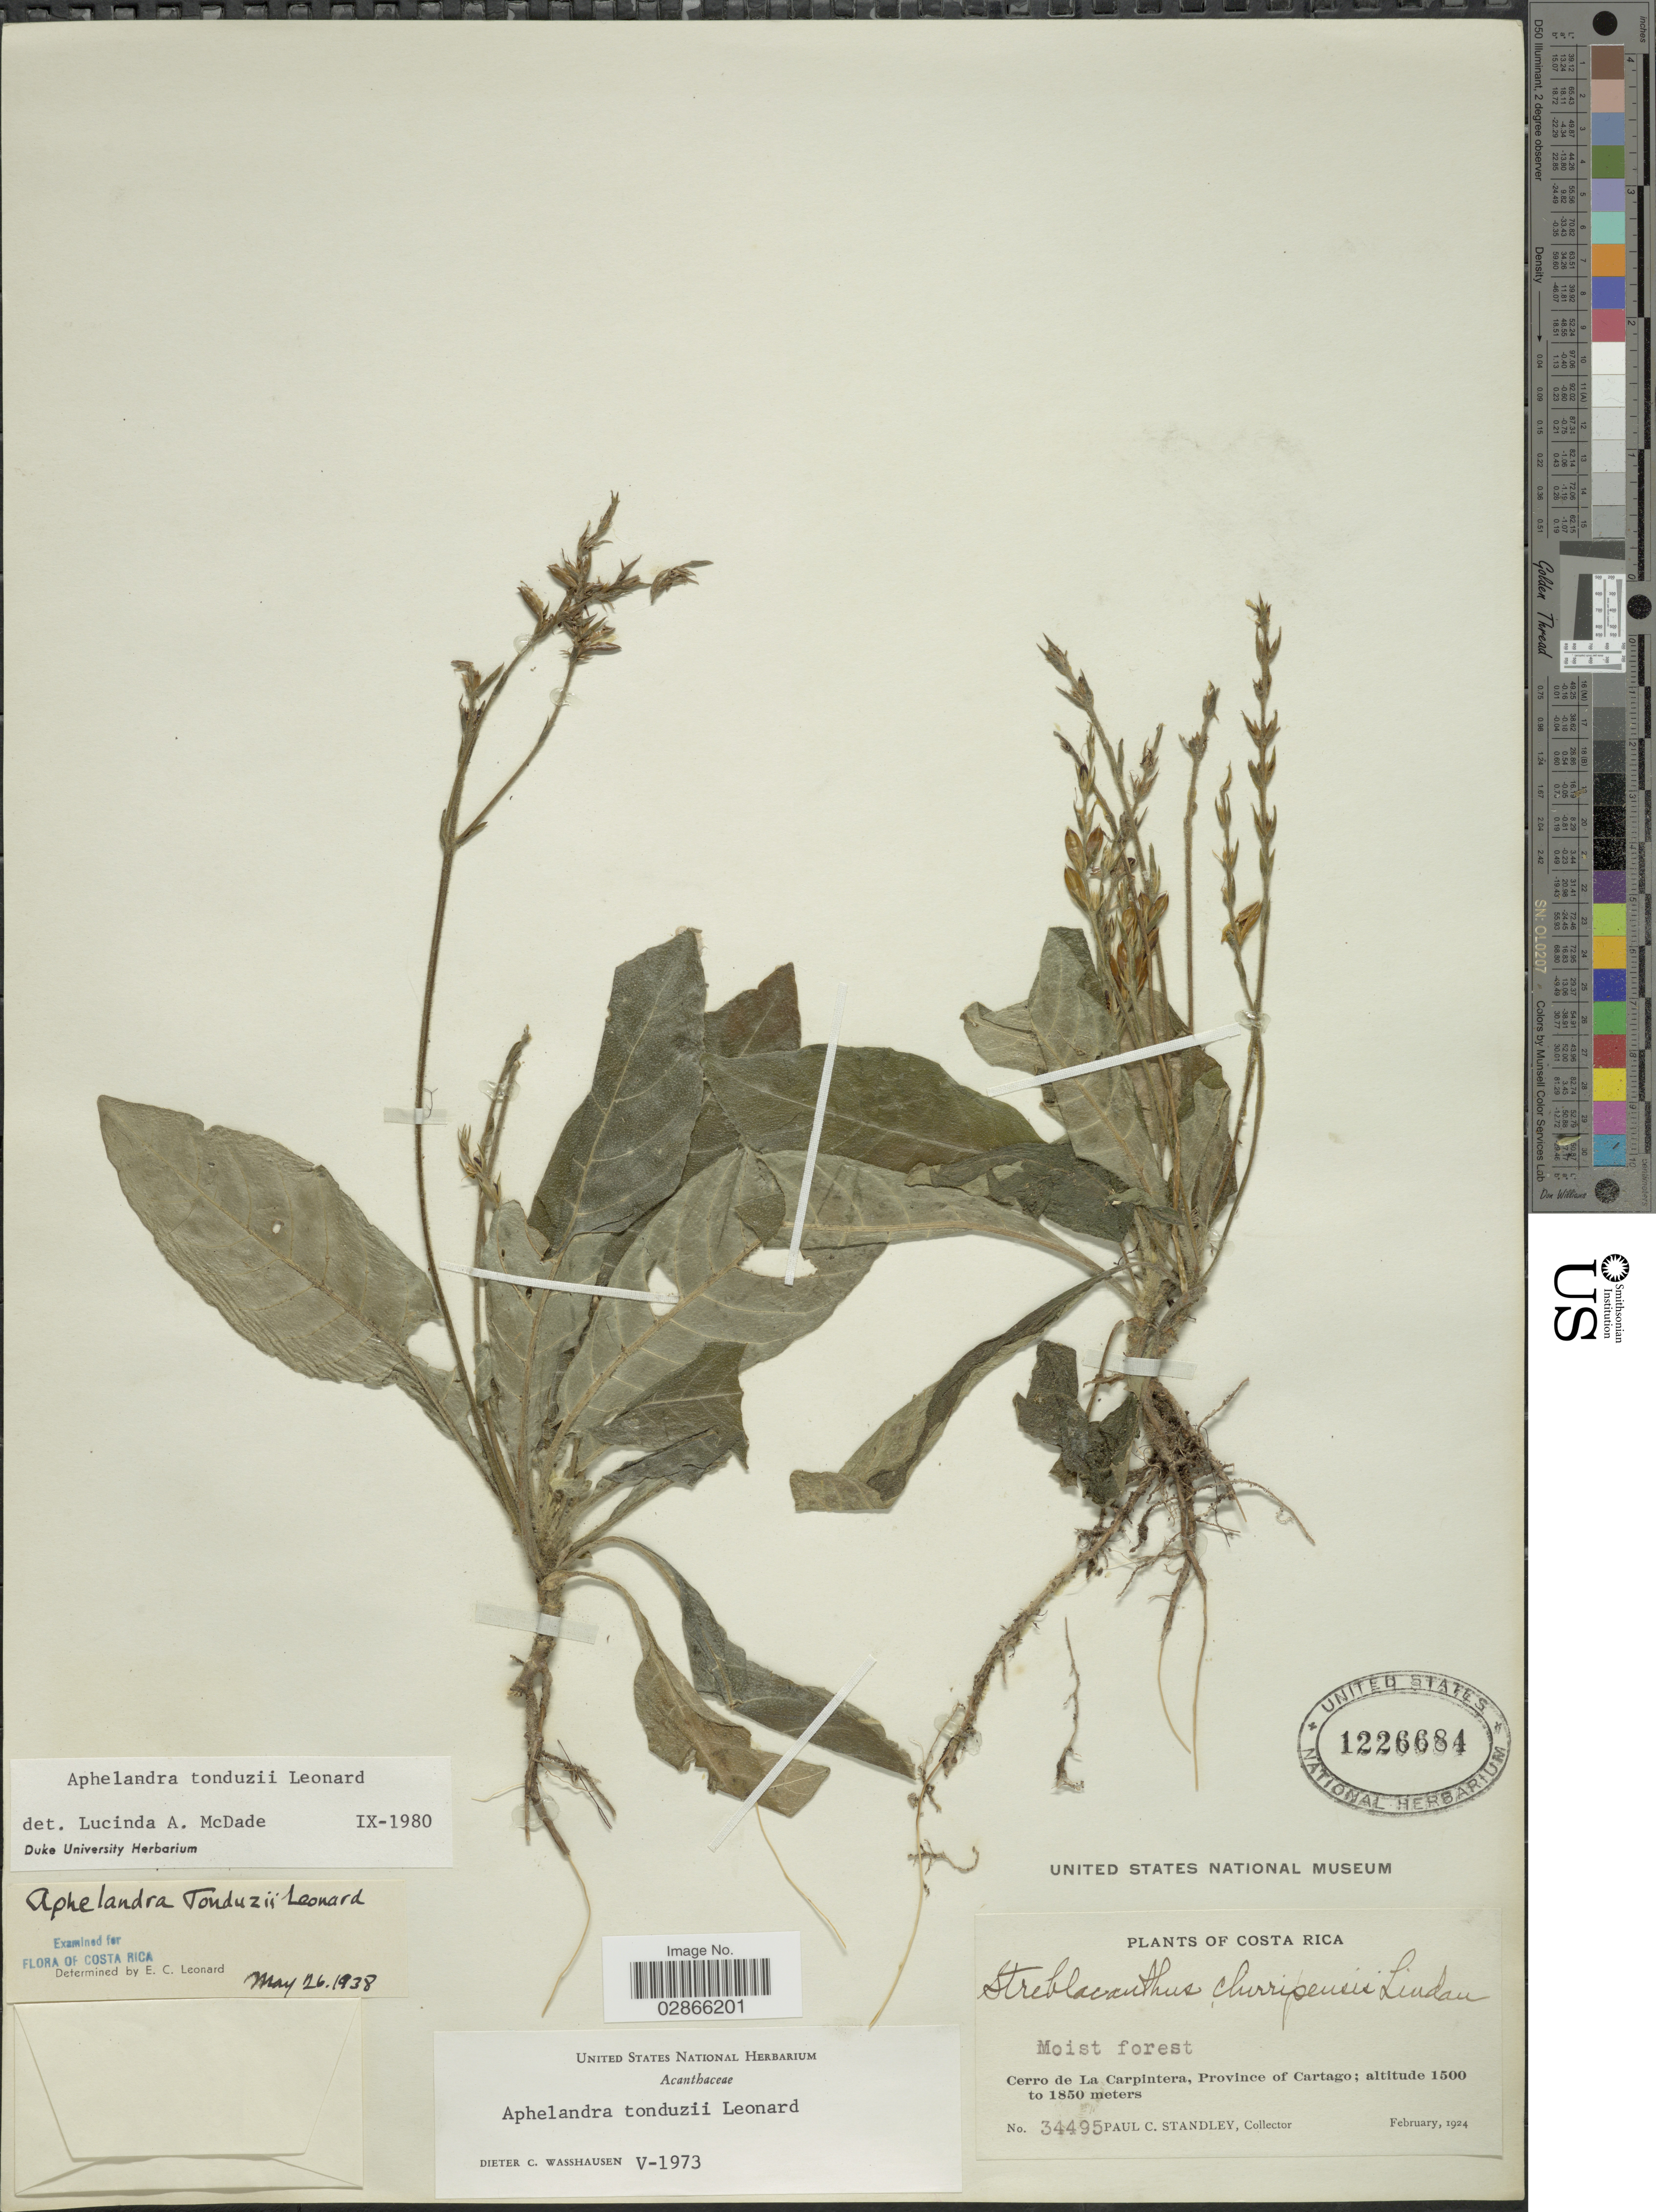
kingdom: Plantae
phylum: Tracheophyta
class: Magnoliopsida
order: Lamiales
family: Acanthaceae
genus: Aphelandra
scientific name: Aphelandra tonduzii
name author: Leonard in Standl.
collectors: P. C. Standley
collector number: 34495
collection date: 1924-02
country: Costa Rica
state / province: Cartago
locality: Cerro de La Carpintera.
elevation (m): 1500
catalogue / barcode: US 1226684